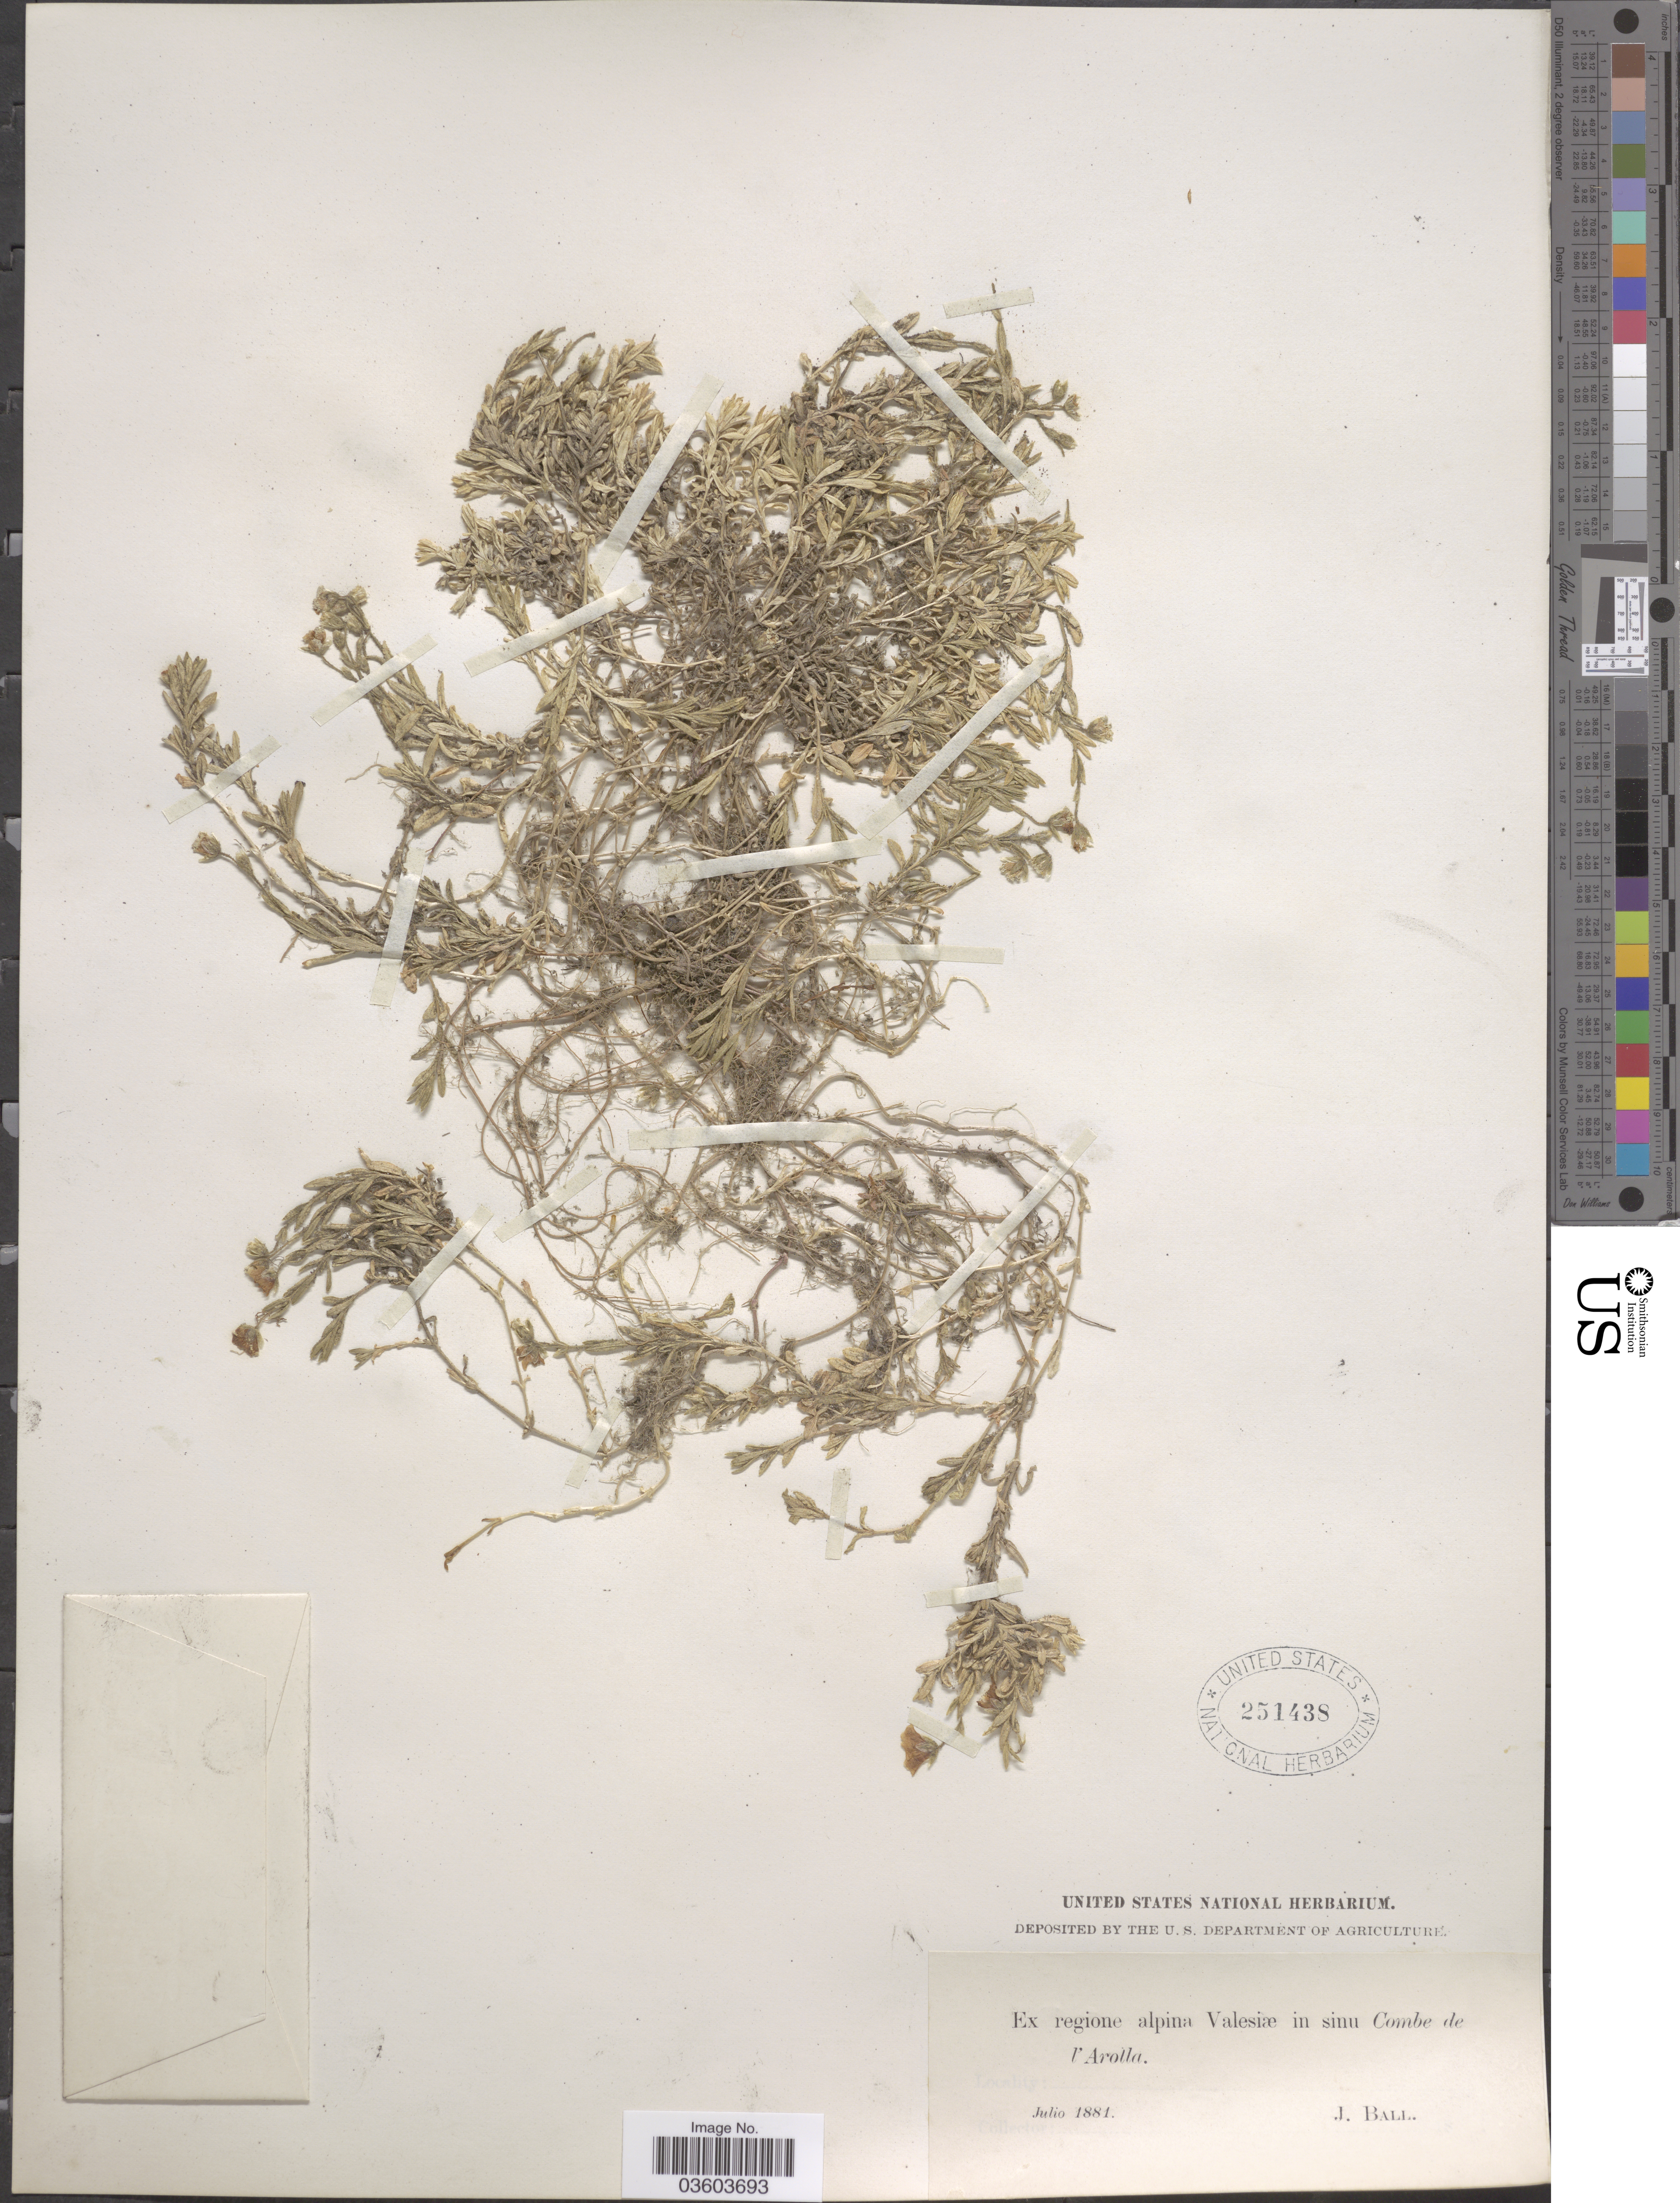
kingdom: Plantae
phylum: Tracheophyta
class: Magnoliopsida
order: Caryophyllales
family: Caryophyllaceae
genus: Cerastium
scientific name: Cerastium sp.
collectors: J. Ball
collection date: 1881-07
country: Switzerland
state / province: Valais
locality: Ex regione alpina Valesiæ in sinu Combe de l'Arolla.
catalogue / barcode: US 251438